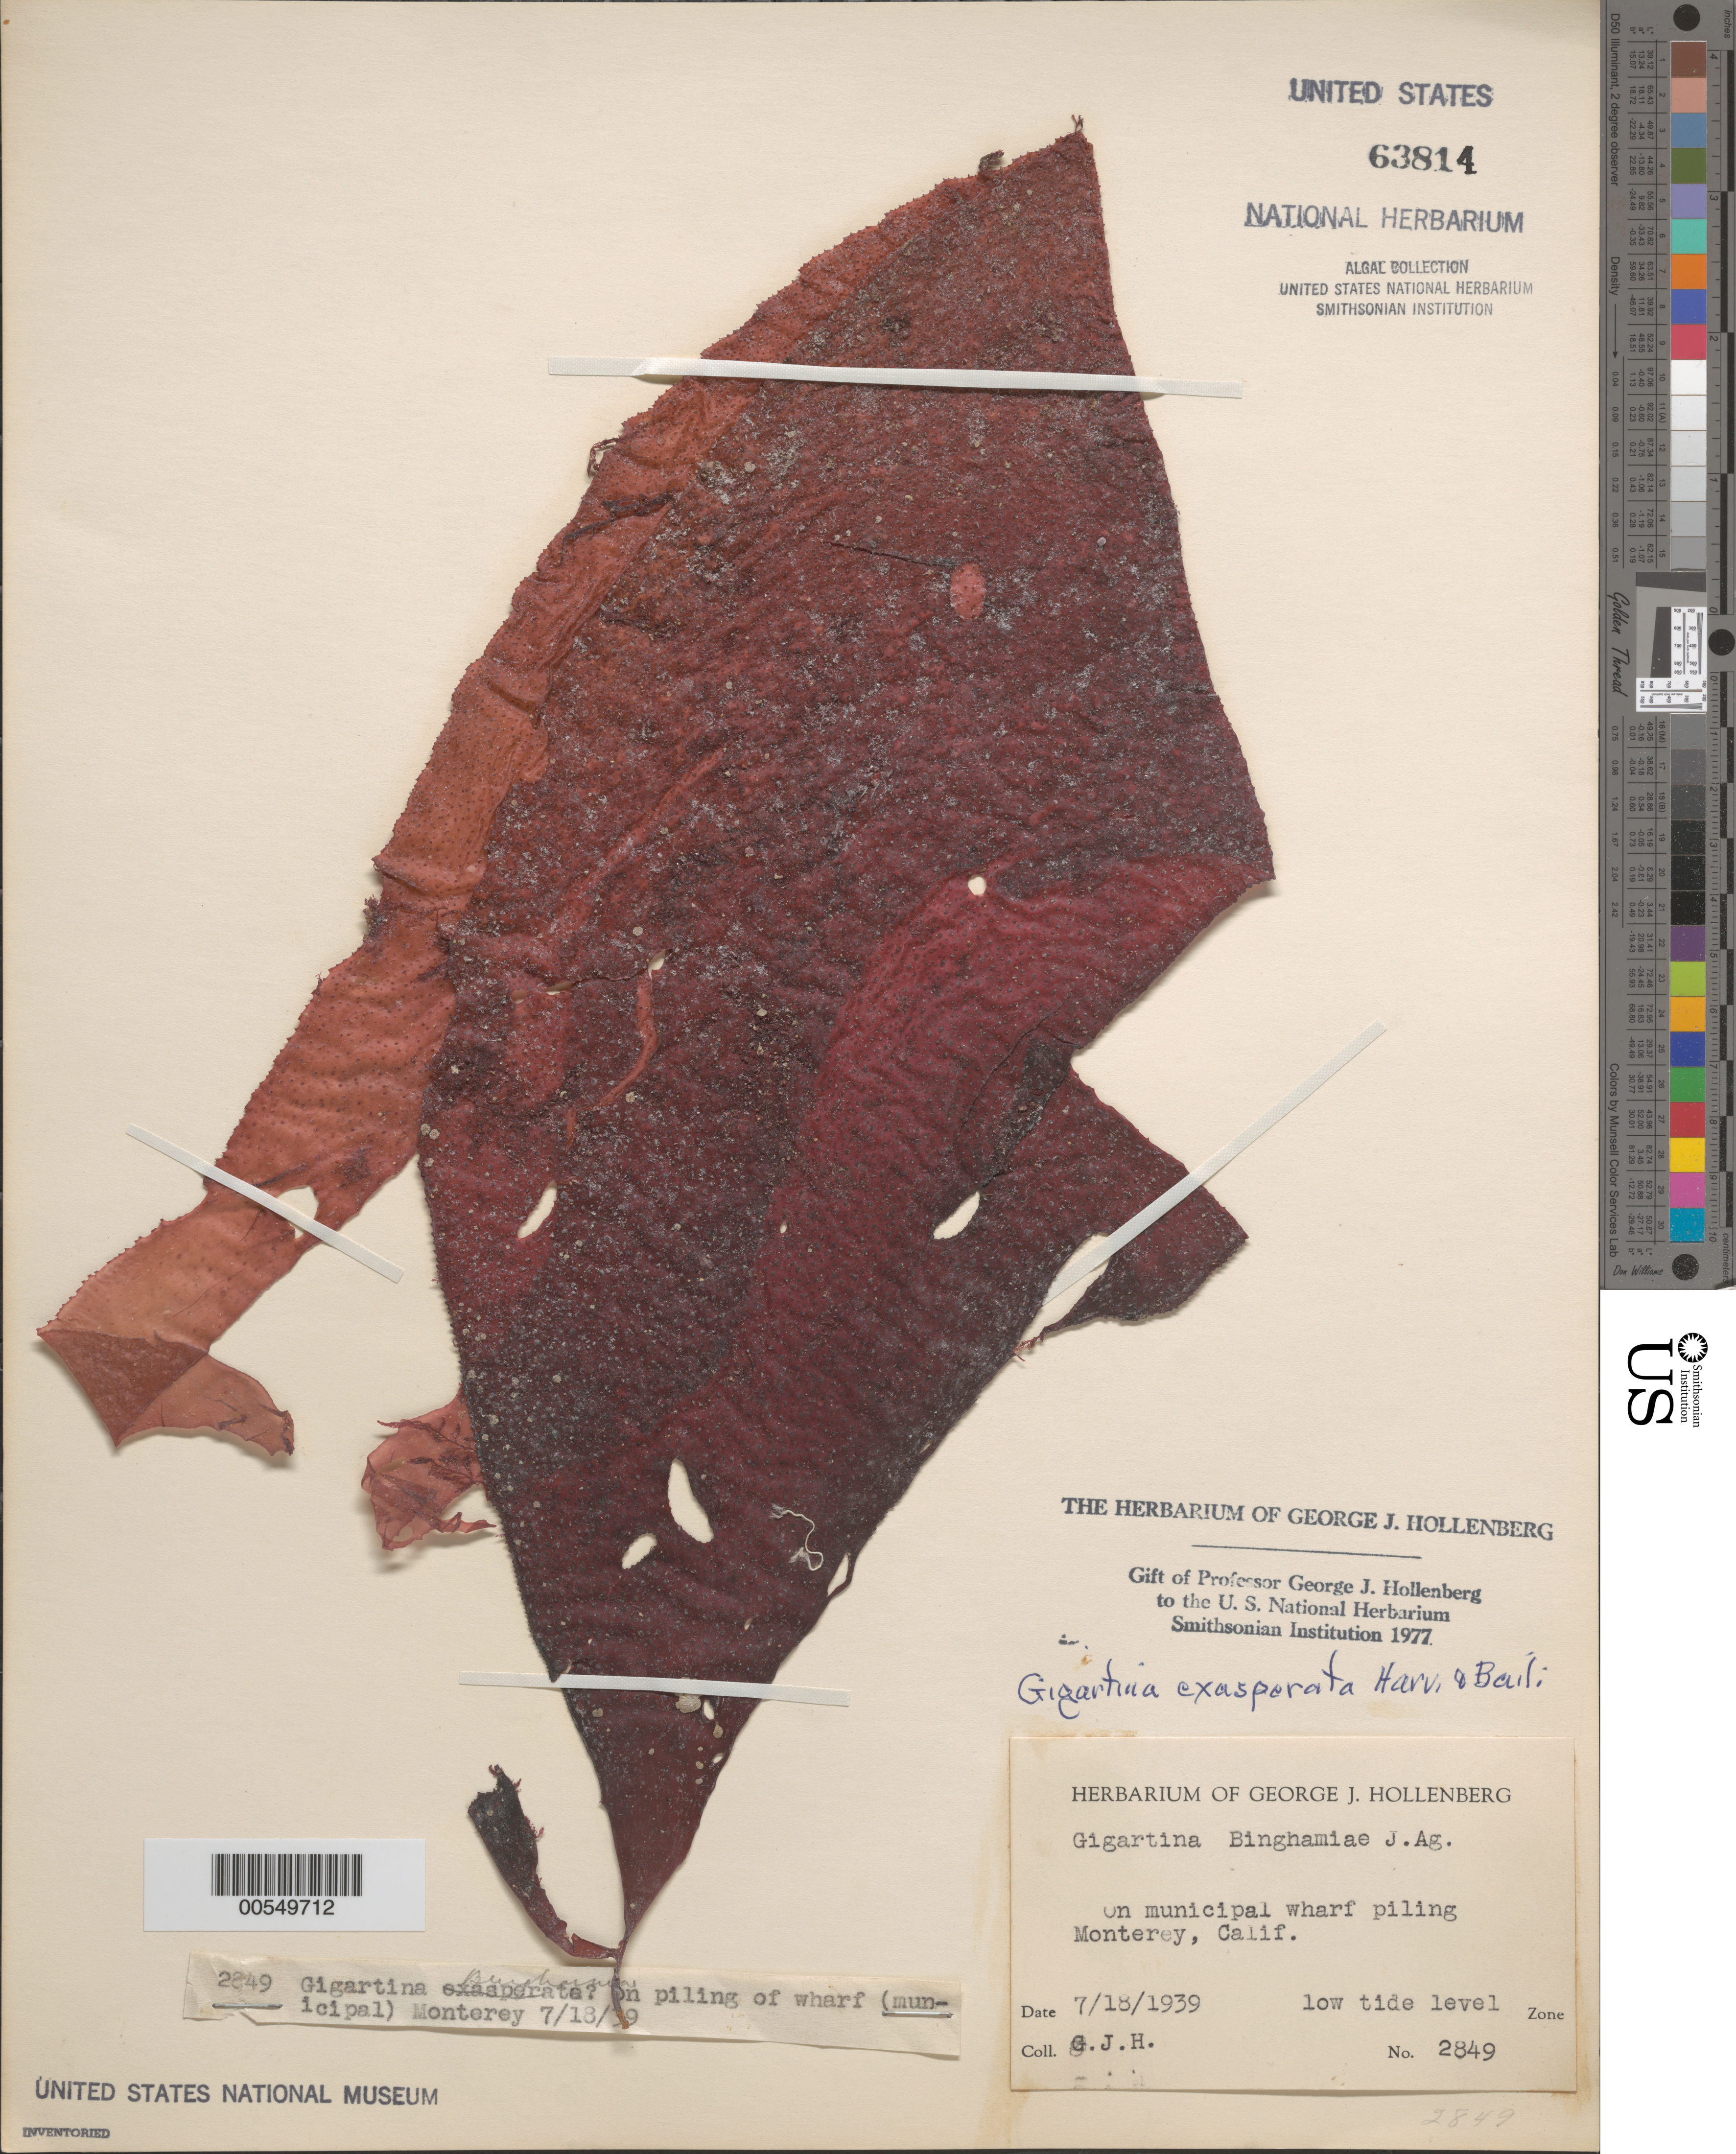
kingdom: Plantae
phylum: Rhodophyta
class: Florideophyceae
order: Gigartinales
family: Gigartinaceae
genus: Chondracanthus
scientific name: Chondracanthus exasperatus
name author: (Harv. & J. Bailey) J.R. Hughey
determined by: Algae name updating Project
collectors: G. Hollenberg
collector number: GJH 2849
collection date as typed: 18 Jul 1939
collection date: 1939-07-18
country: United States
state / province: California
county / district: Monterey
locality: Monterey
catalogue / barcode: US 63814